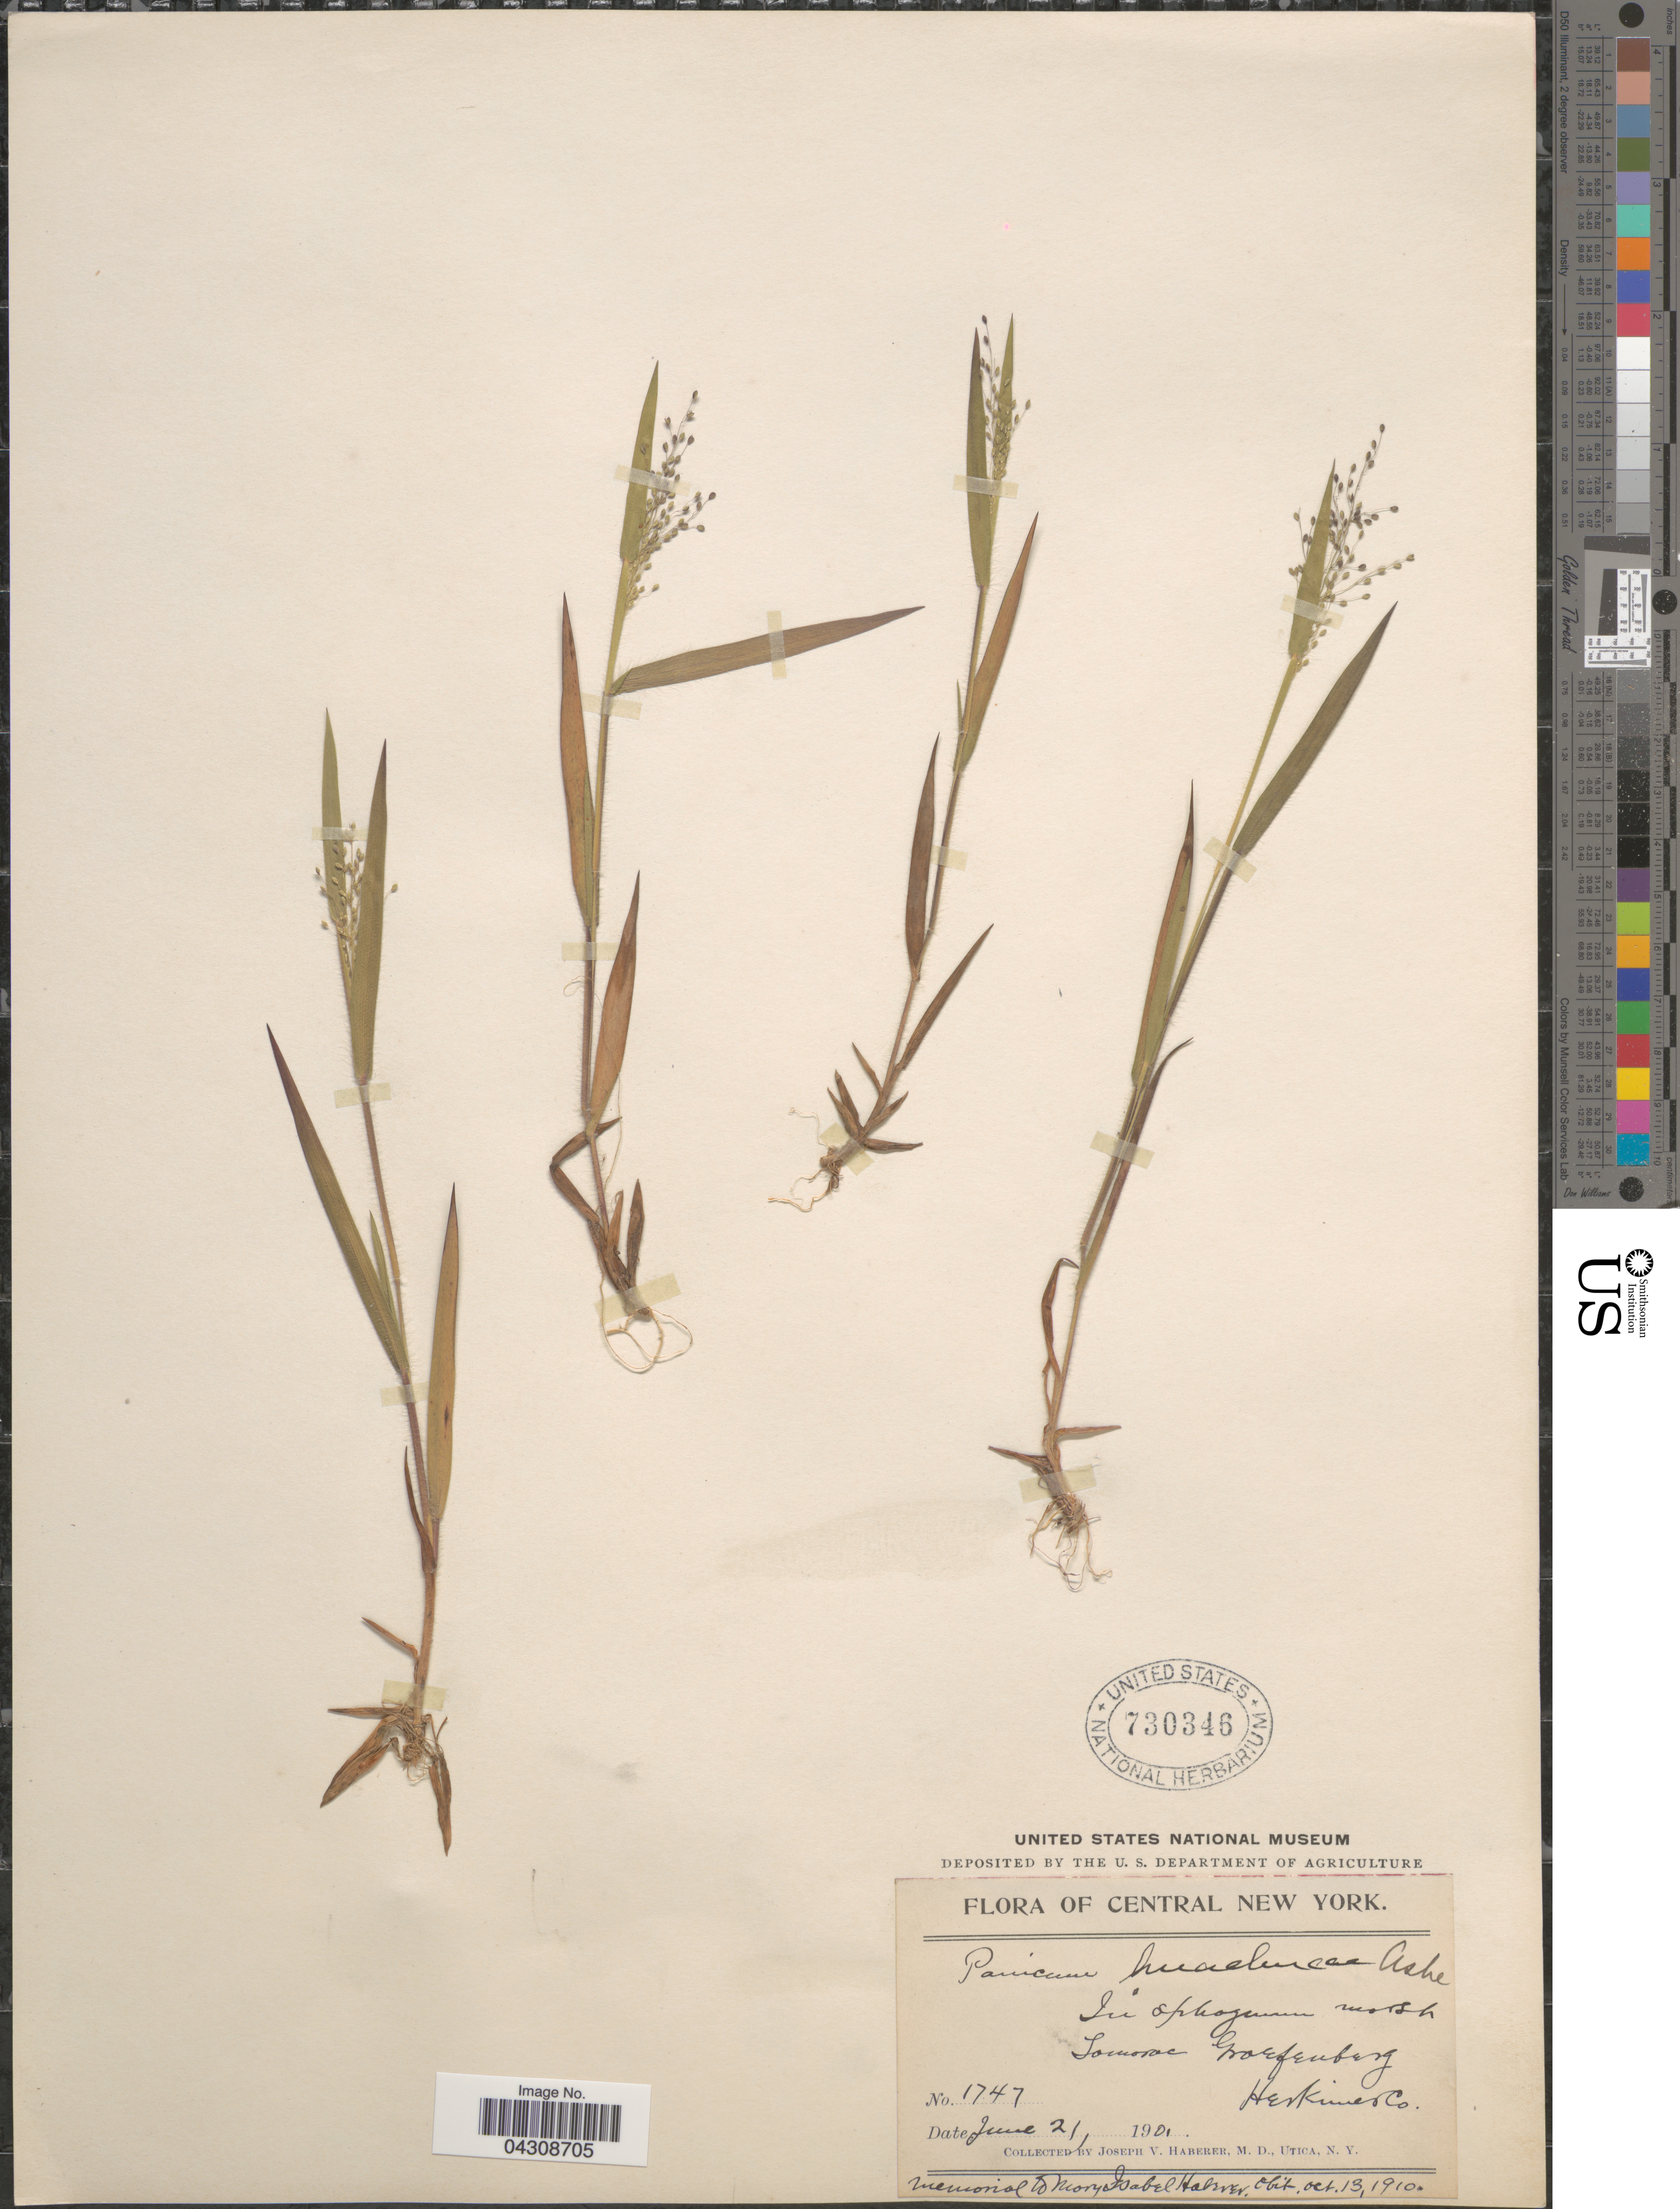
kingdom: Plantae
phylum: Tracheophyta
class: Liliopsida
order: Poales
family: Poaceae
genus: Dichanthelium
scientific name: Dichanthelium acuminatum var. acuminatum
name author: (Sw.) Gould & C.A. Clark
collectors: J. V. Haberer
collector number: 1747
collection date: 1901-06-21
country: United States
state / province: New York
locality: Central New York. Tamarac Groefenberg. Herkimer Co.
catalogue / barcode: US 730346